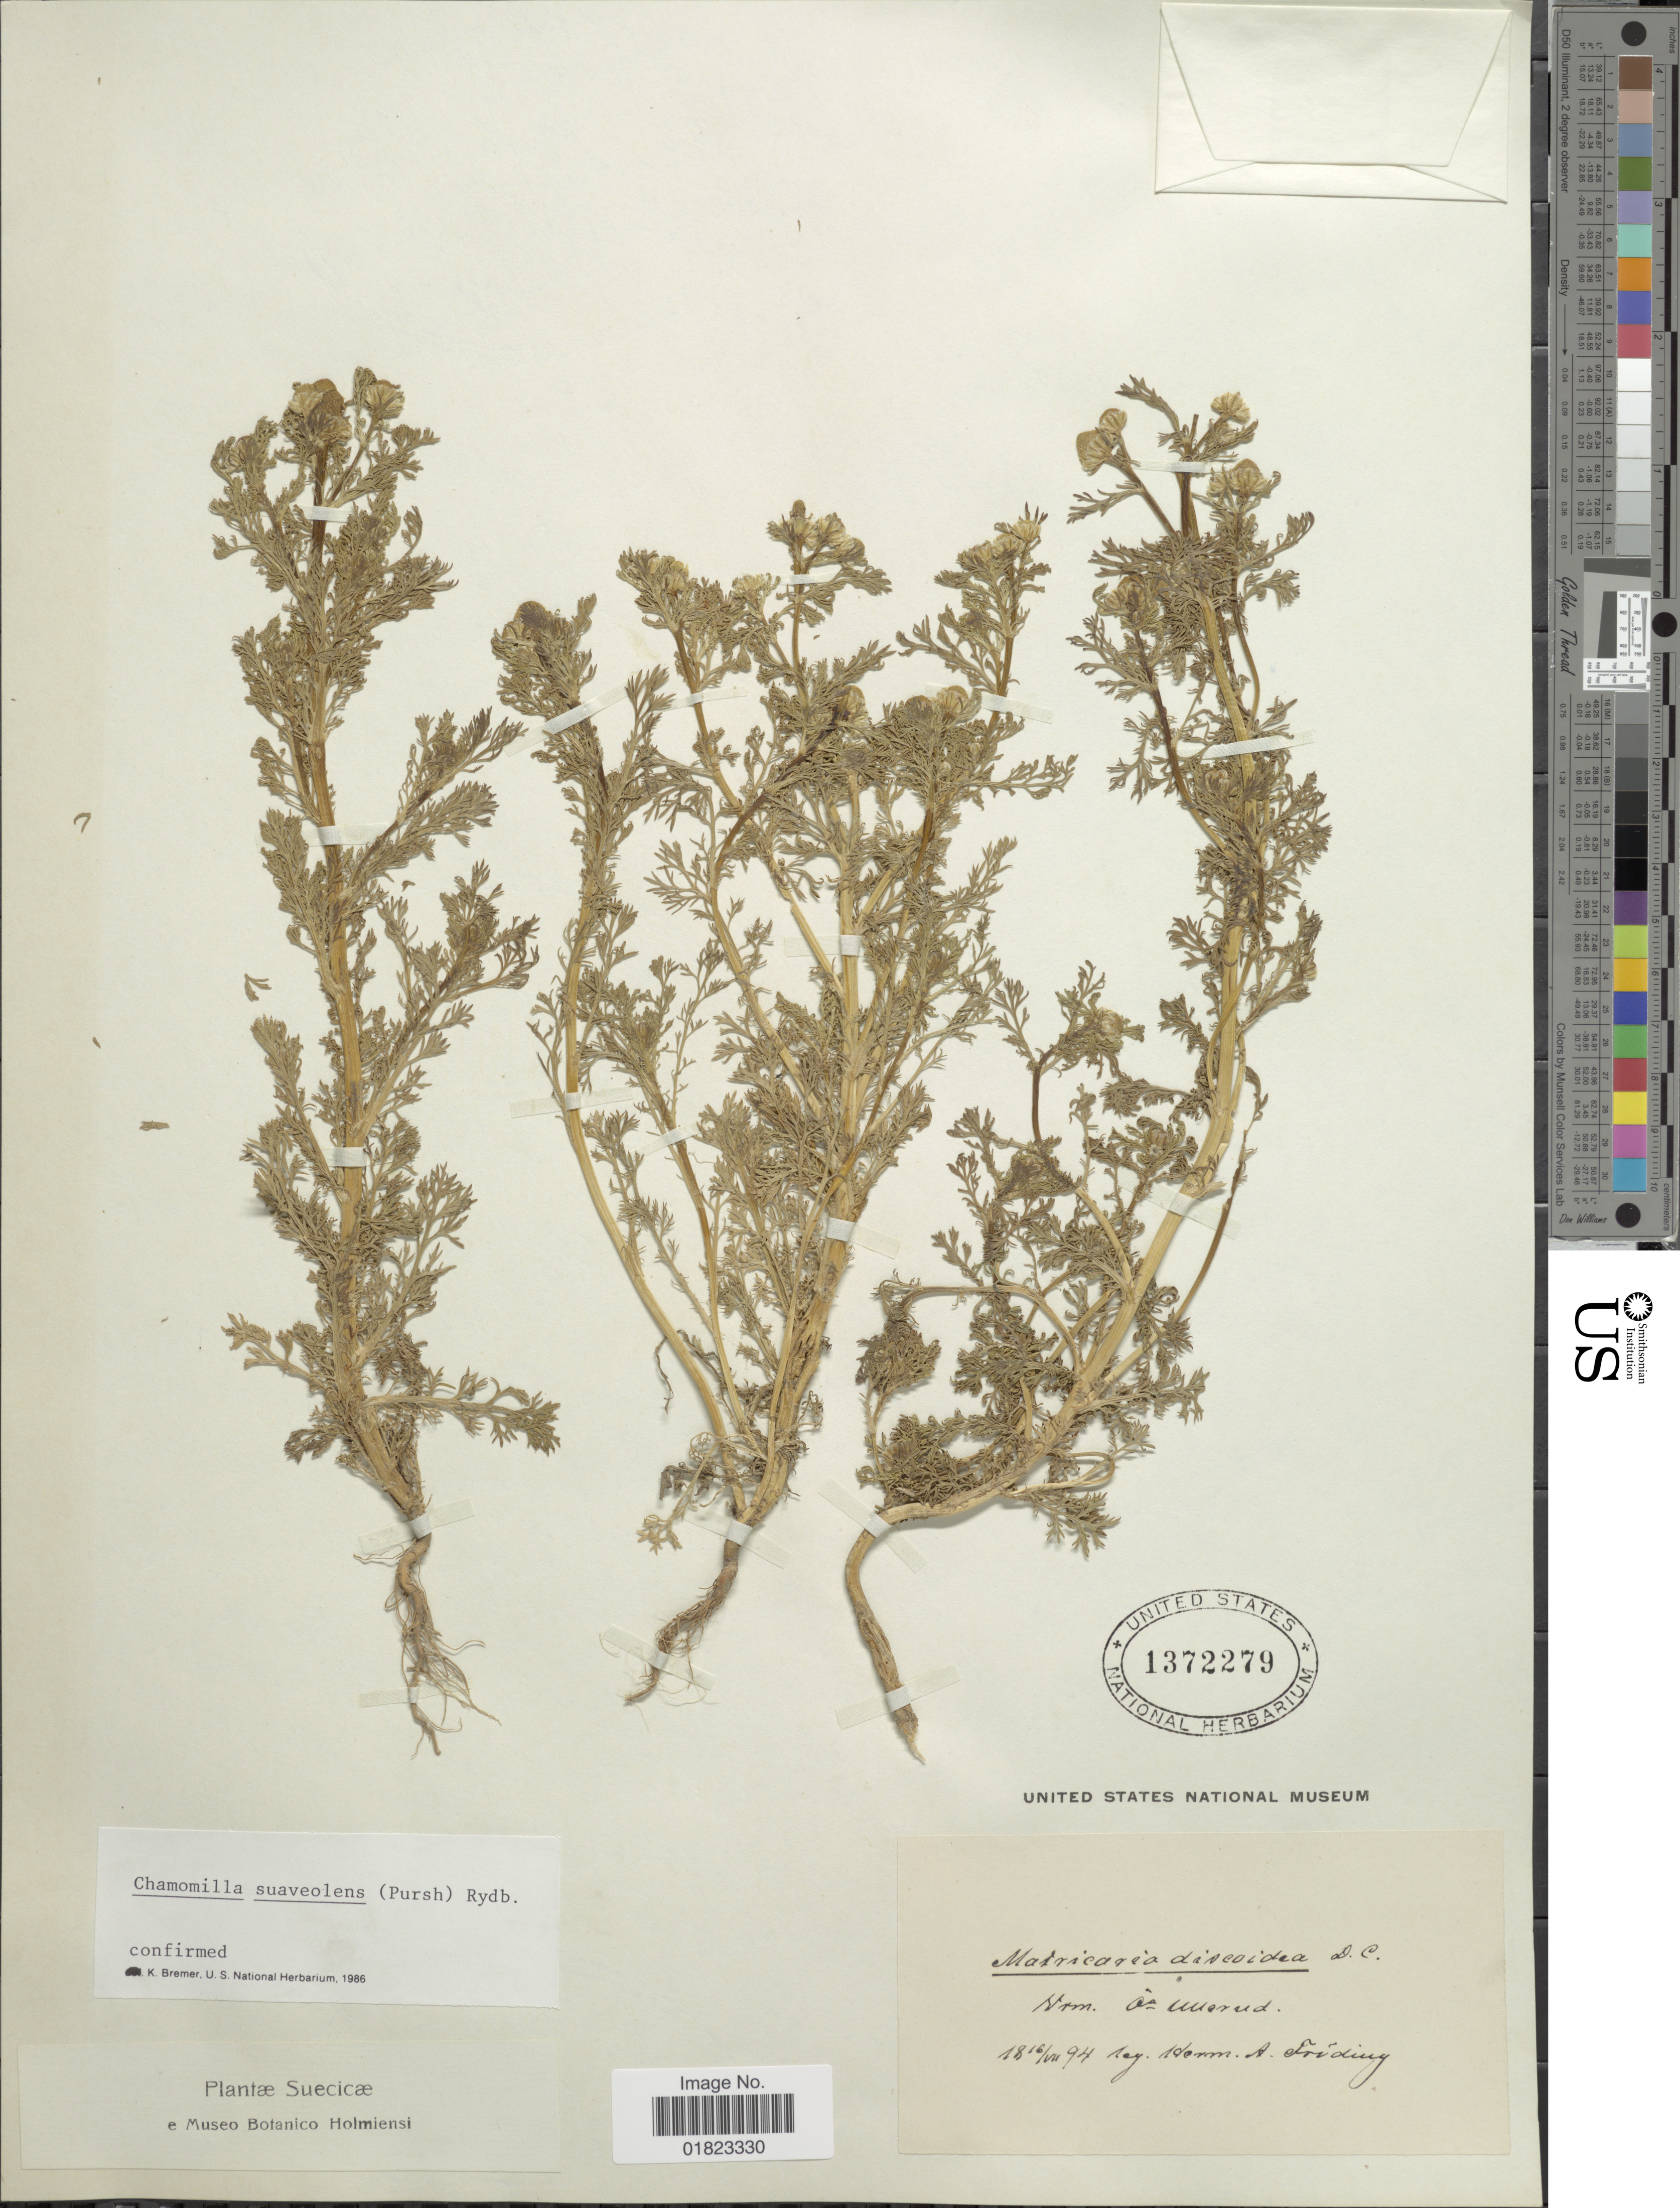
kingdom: Plantae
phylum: Tracheophyta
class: Magnoliopsida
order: Asterales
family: Asteraceae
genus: Matricaria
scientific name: Matricaria matricarioides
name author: (Less.) Porter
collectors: H. Friding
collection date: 1894-07-16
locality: Vrm. O [illegible text] Uuerud. [interpreted]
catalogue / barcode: US 1372279